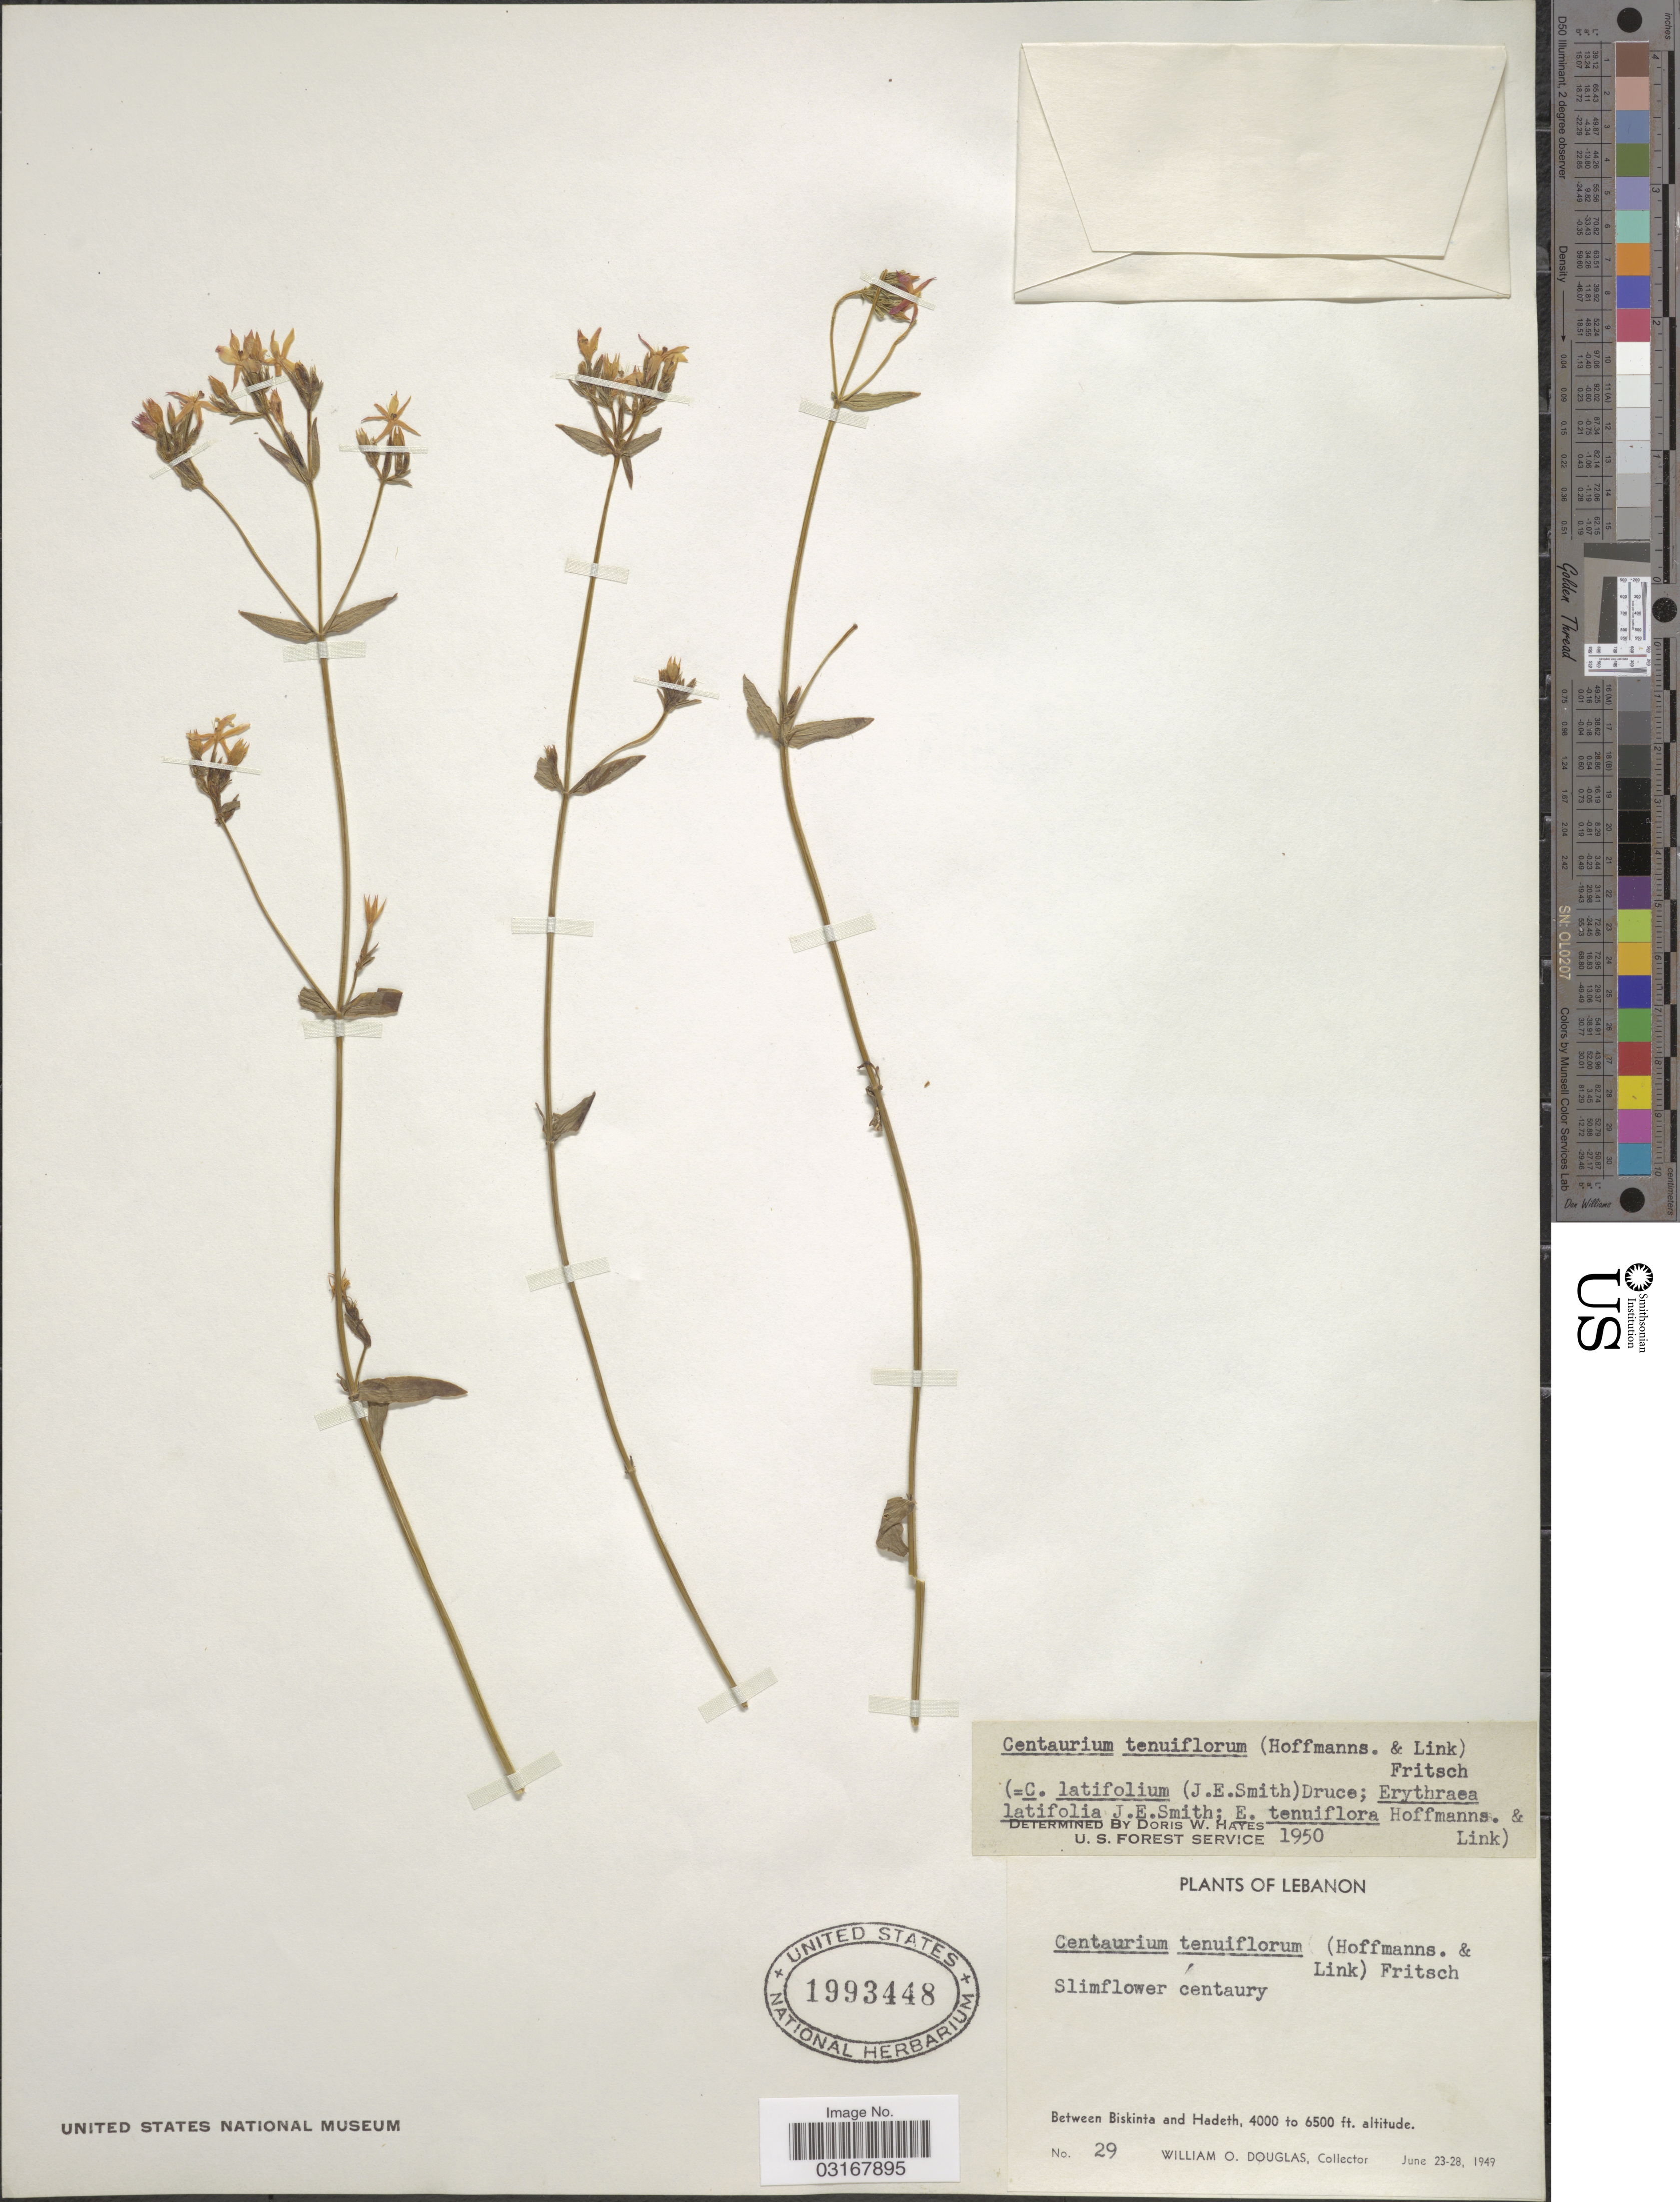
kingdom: Plantae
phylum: Tracheophyta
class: Magnoliopsida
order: Gentianales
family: Gentianaceae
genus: Centaurium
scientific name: Centaurium tenuiflorum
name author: (Hoffmanns. & Link) Fritsch ex Janch.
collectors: W. Douglas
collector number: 29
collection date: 1949-06-23/1949-06-28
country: Lebanon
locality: Between Biskinta and Hadeth.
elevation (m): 1219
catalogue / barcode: US 1993448